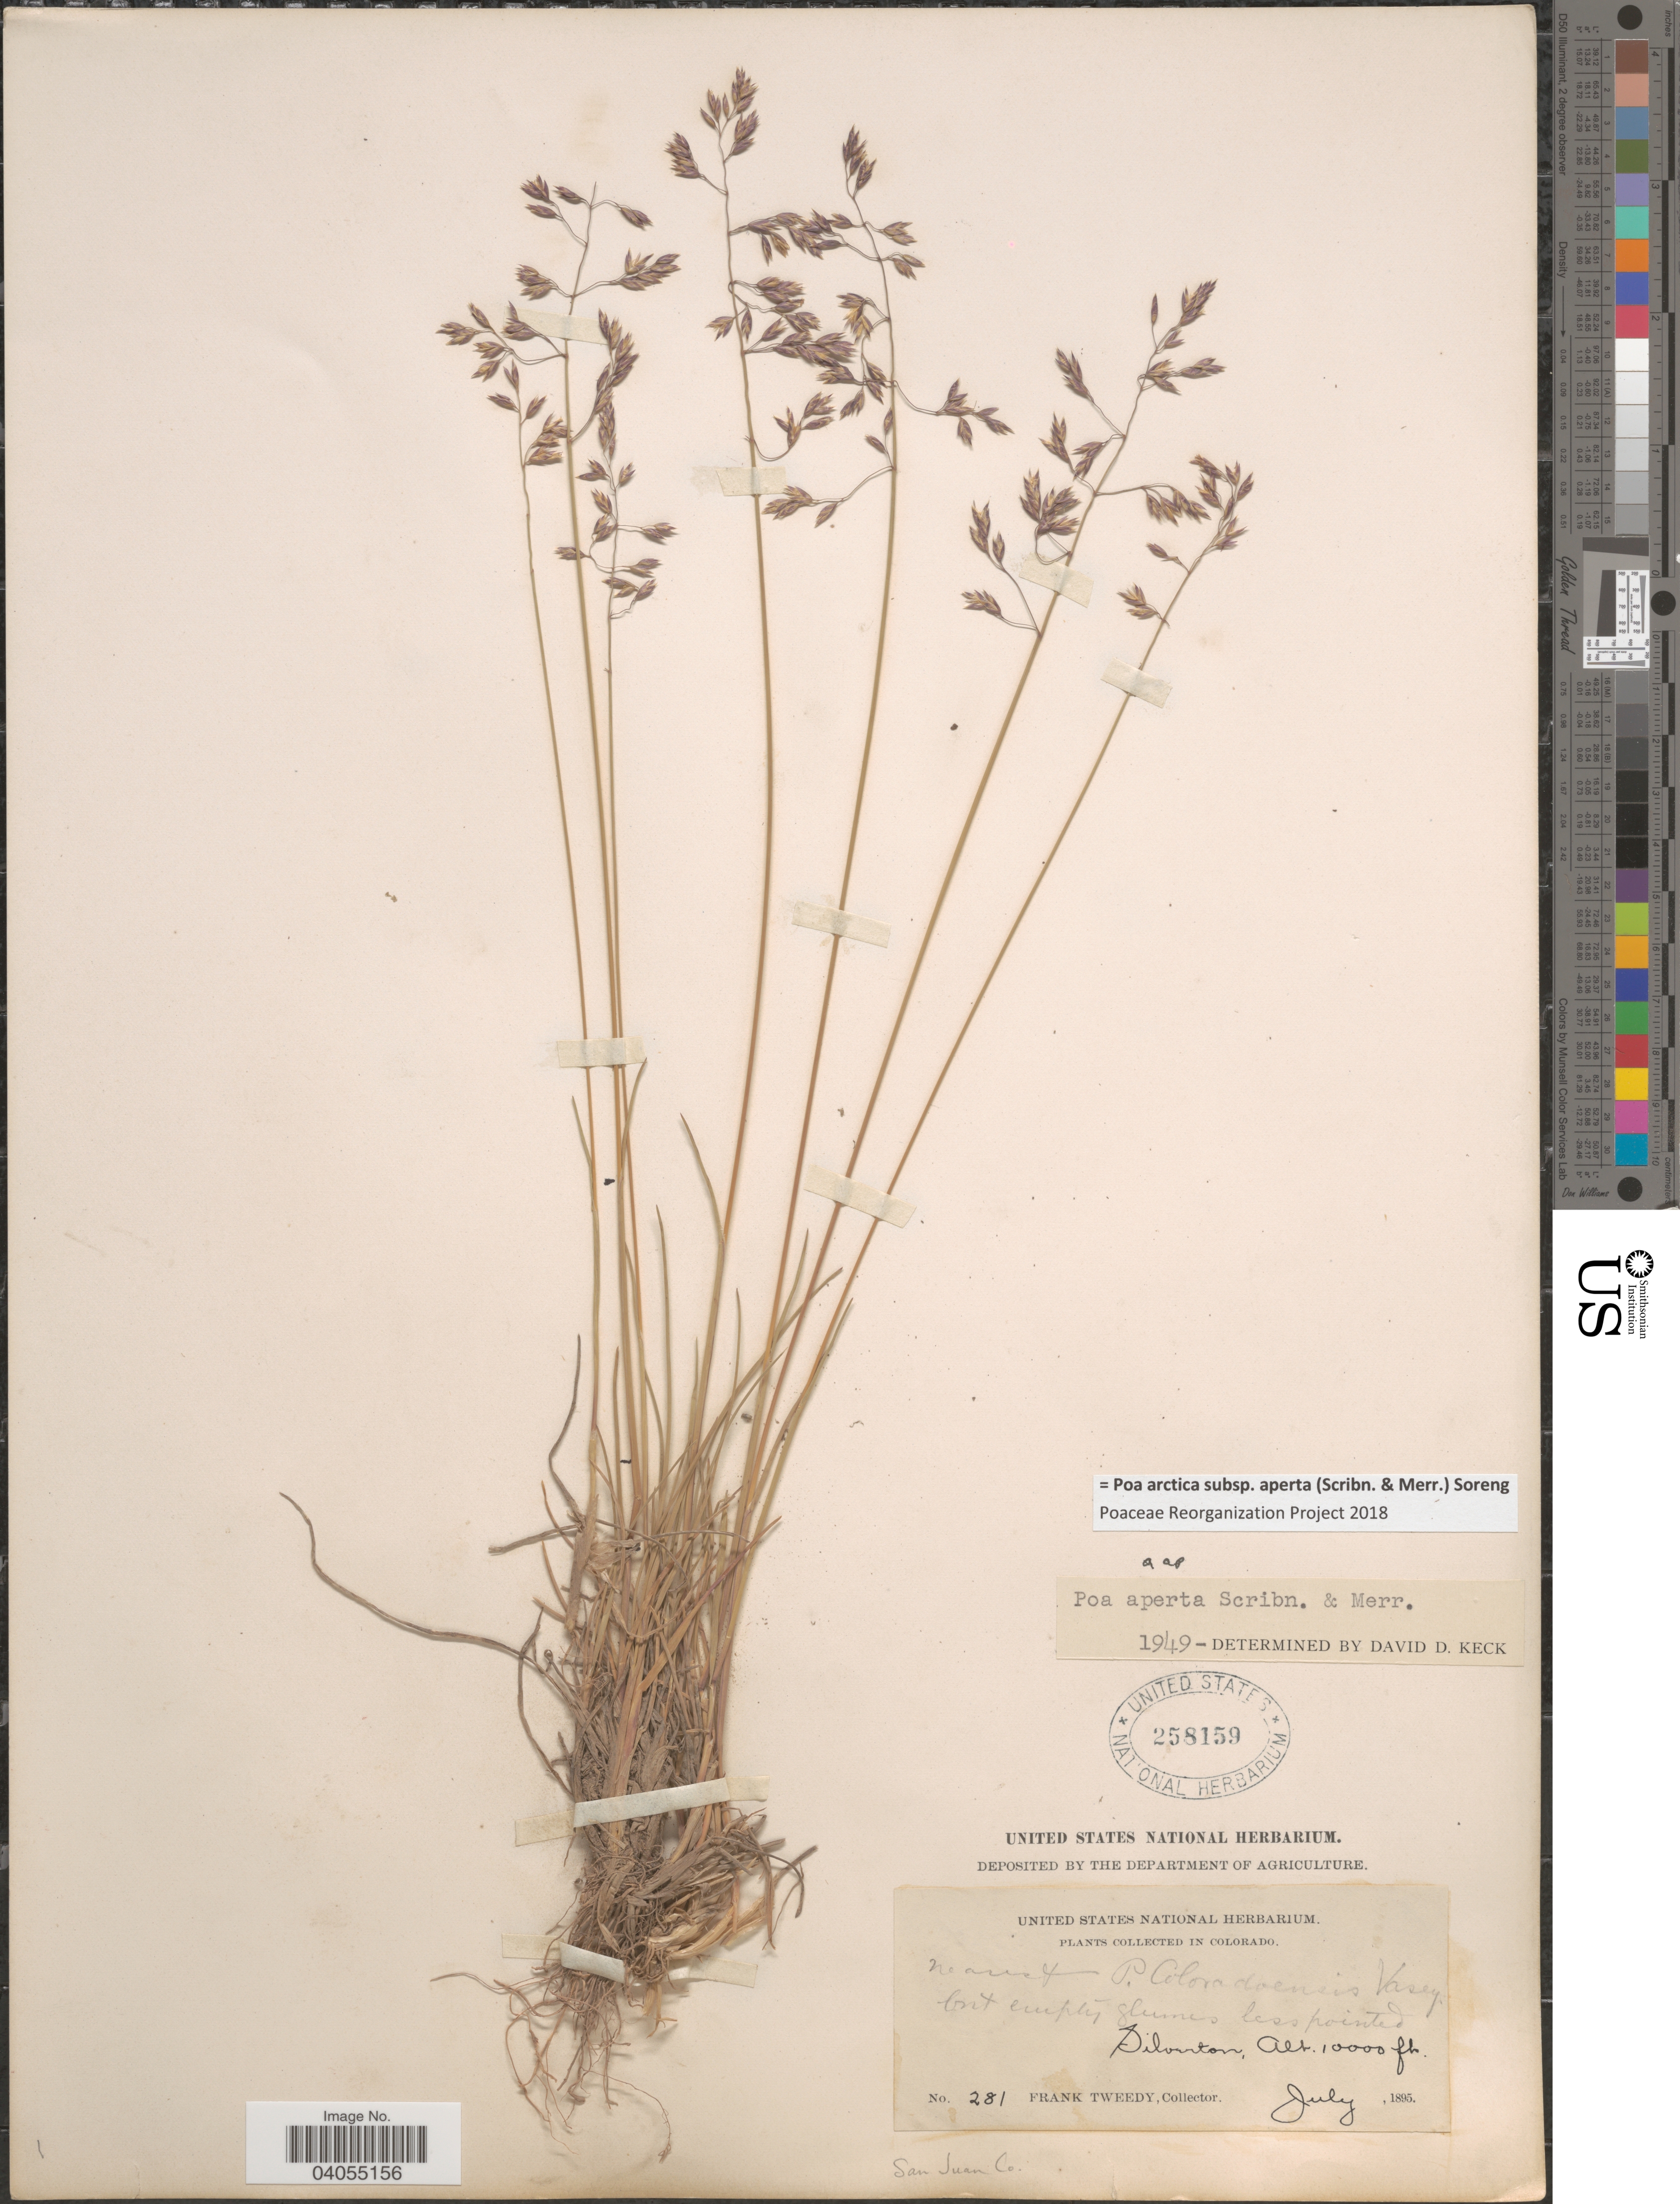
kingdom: Plantae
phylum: Tracheophyta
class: Liliopsida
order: Poales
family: Poaceae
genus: Poa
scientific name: Poa arctica subsp. aperta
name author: (Scribn. & Merr.) Soreng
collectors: F. Tweedy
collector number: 281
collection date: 1895-07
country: United States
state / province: Colorado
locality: Silverton. San Juan Co.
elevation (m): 3048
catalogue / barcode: US 258159